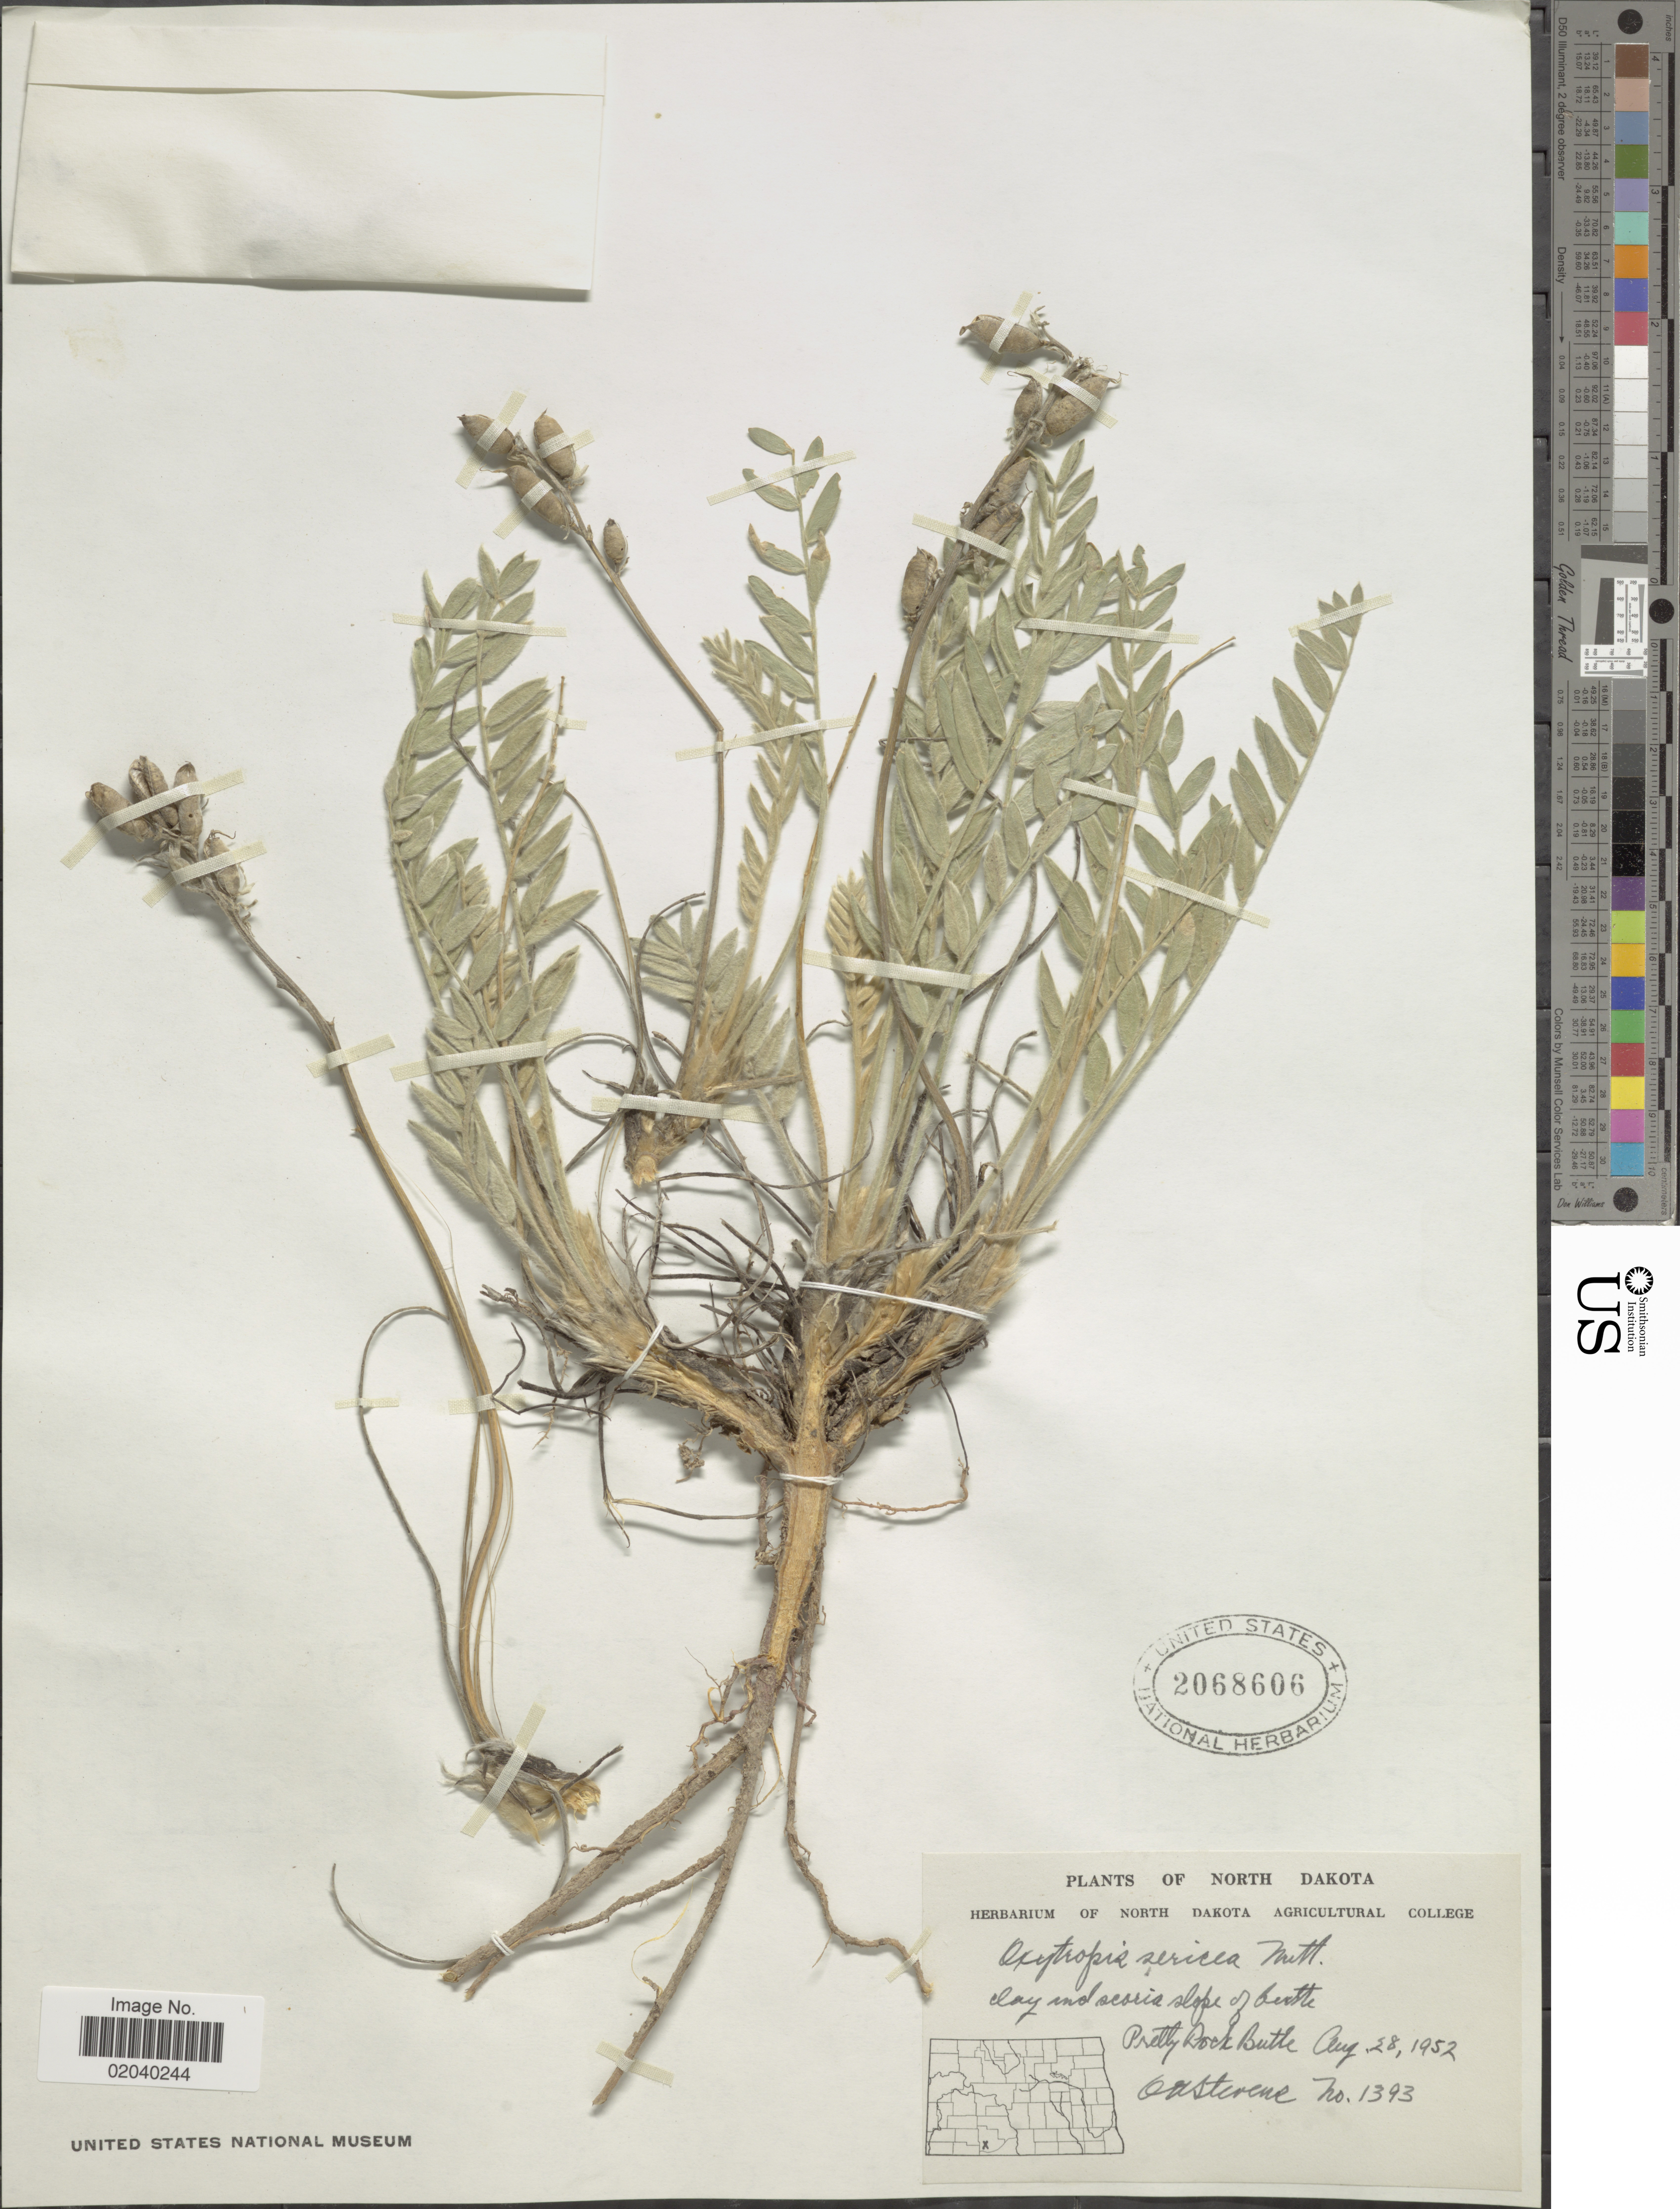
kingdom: Plantae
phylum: Tracheophyta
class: Magnoliopsida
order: Fabales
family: Fabaceae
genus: Oxytropis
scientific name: Oxytropis sericea var. sericea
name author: Nutt.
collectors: O. A. Stevens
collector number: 1393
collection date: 1952-08-28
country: United States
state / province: North Dakota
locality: Slope of butte, Pretty Rock Butte.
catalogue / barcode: US 2068606